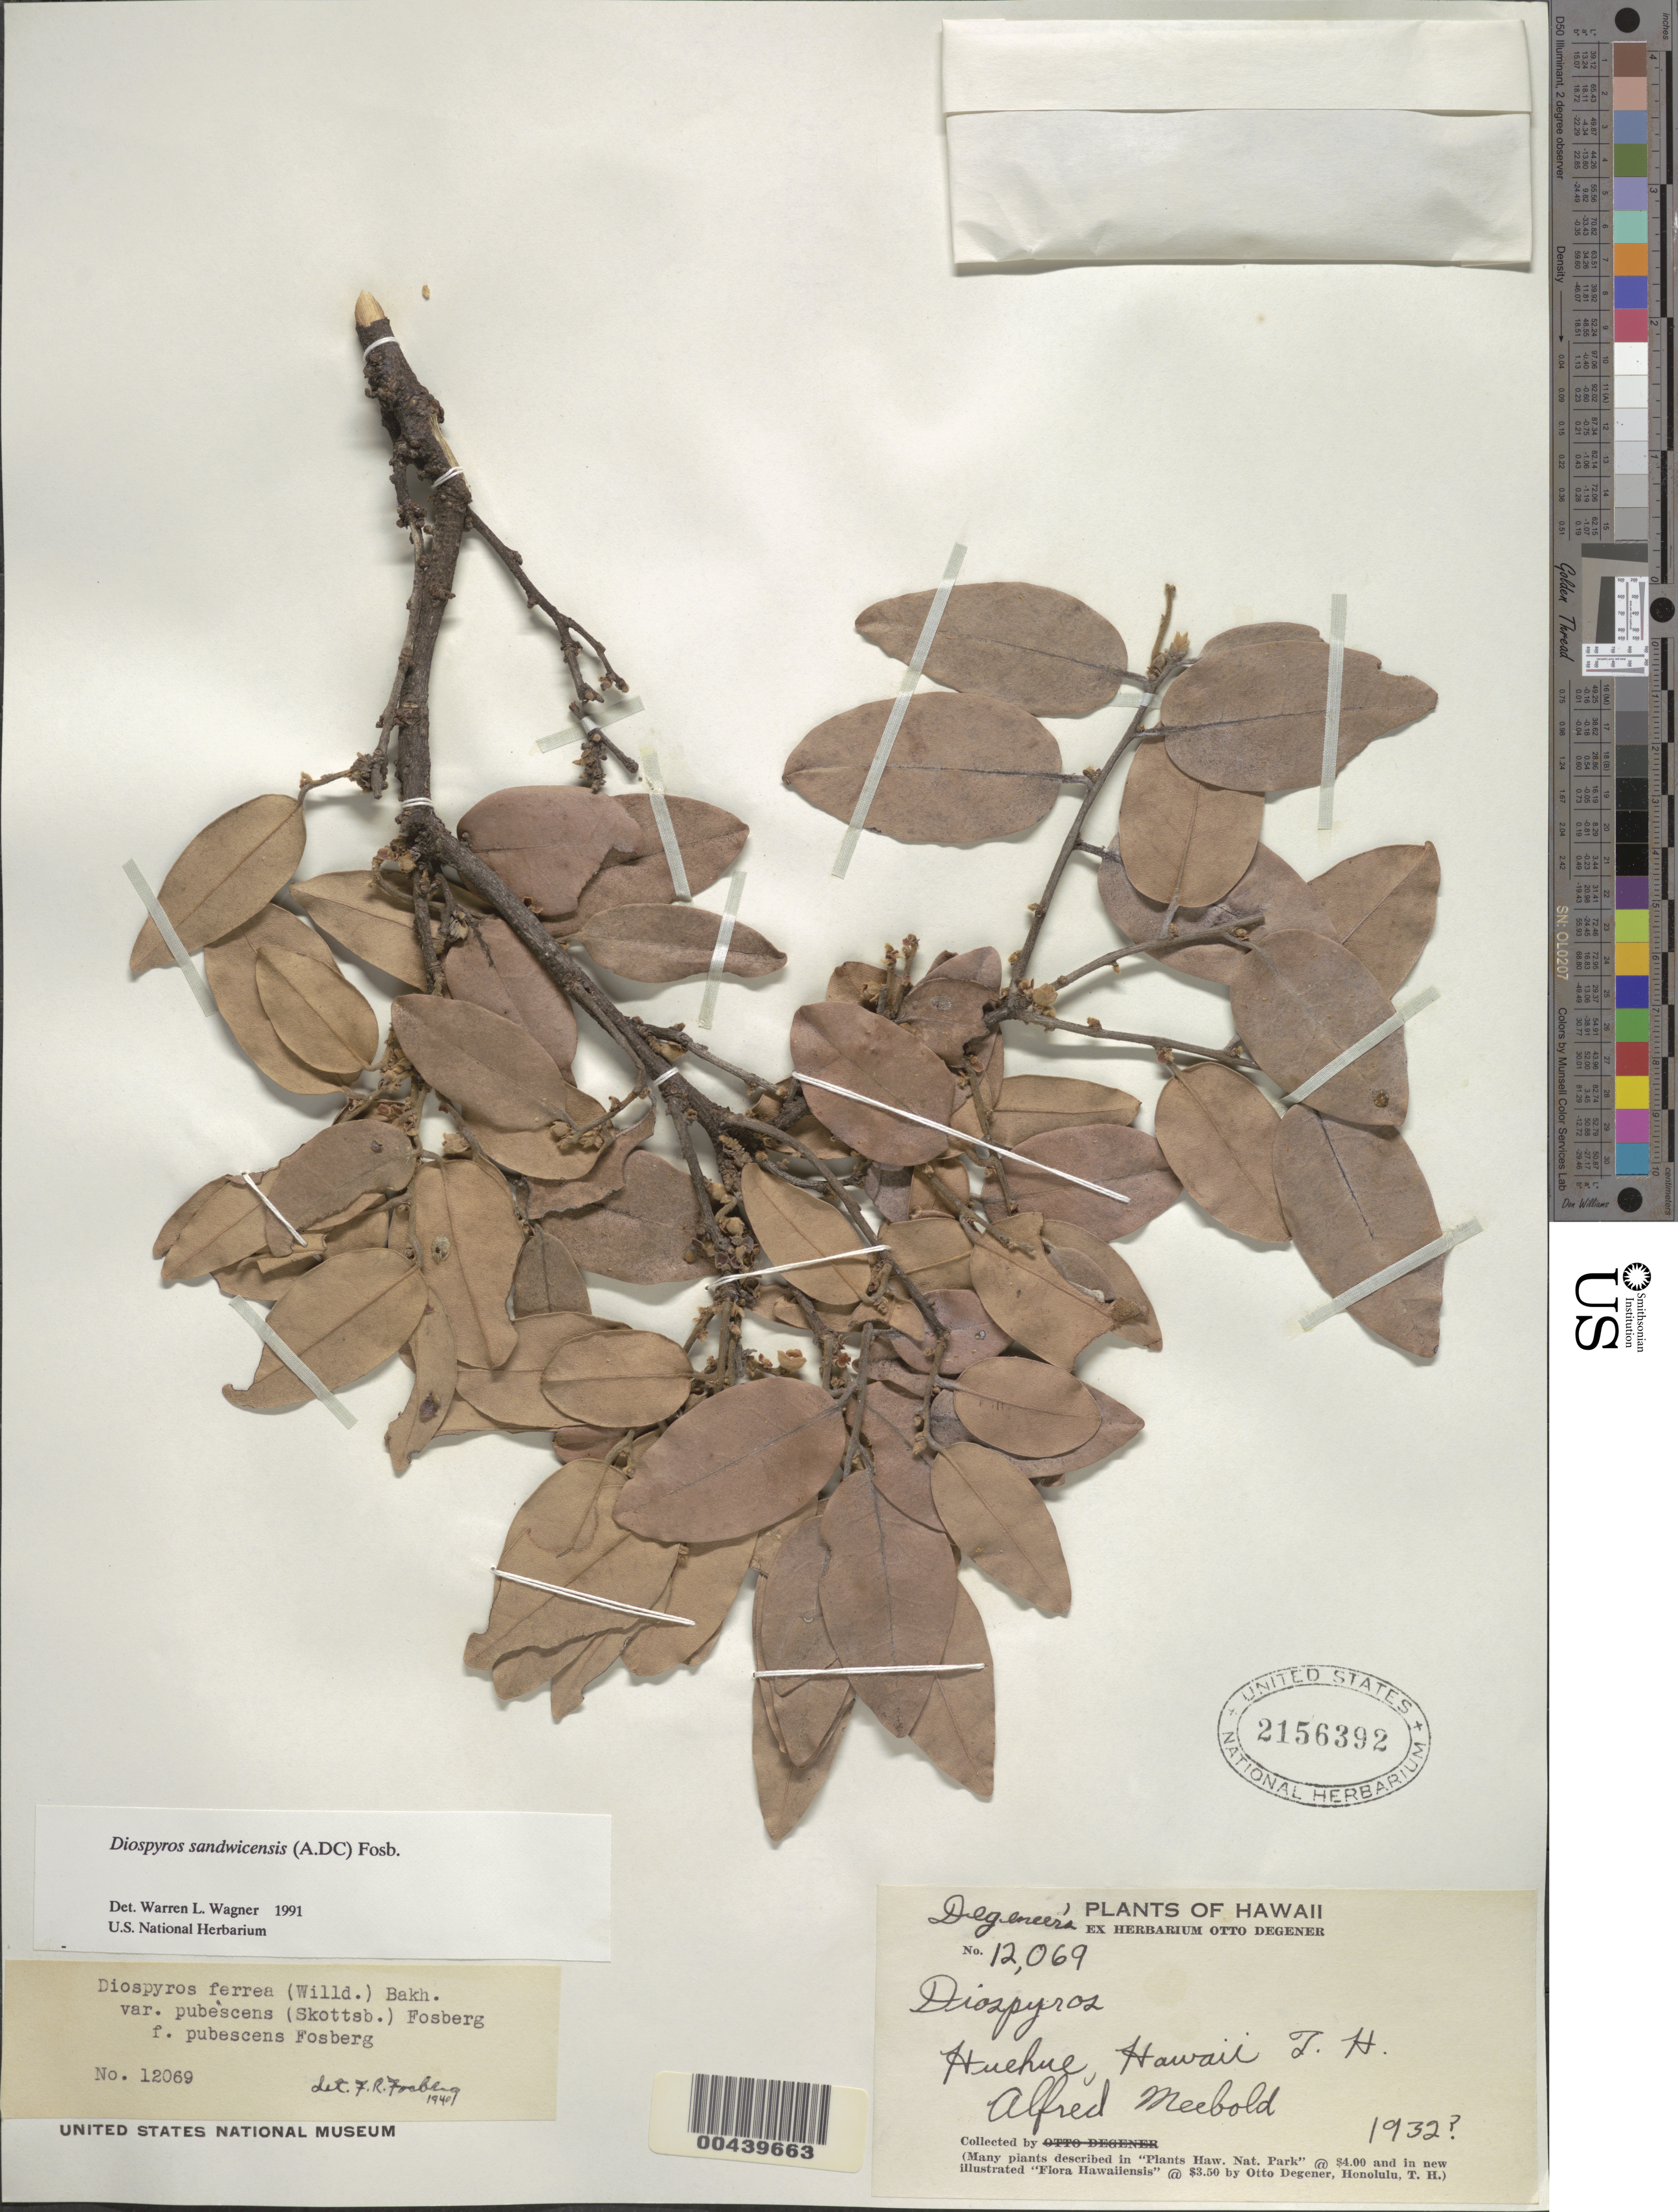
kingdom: Plantae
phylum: Tracheophyta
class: Magnoliopsida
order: Ericales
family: Ebenaceae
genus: Diospyros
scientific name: Diospyros sandwicensis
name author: (A. DC.) Fosberg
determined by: Wagner, W. L., (BOT), Smithsonian Institution - National Museum of Natural History (UNITED STATES)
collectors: A. Meebold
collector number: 12069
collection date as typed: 1932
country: United States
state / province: Hawaii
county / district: Hawaii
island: Hawaii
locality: Huehue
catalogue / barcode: US 2156392